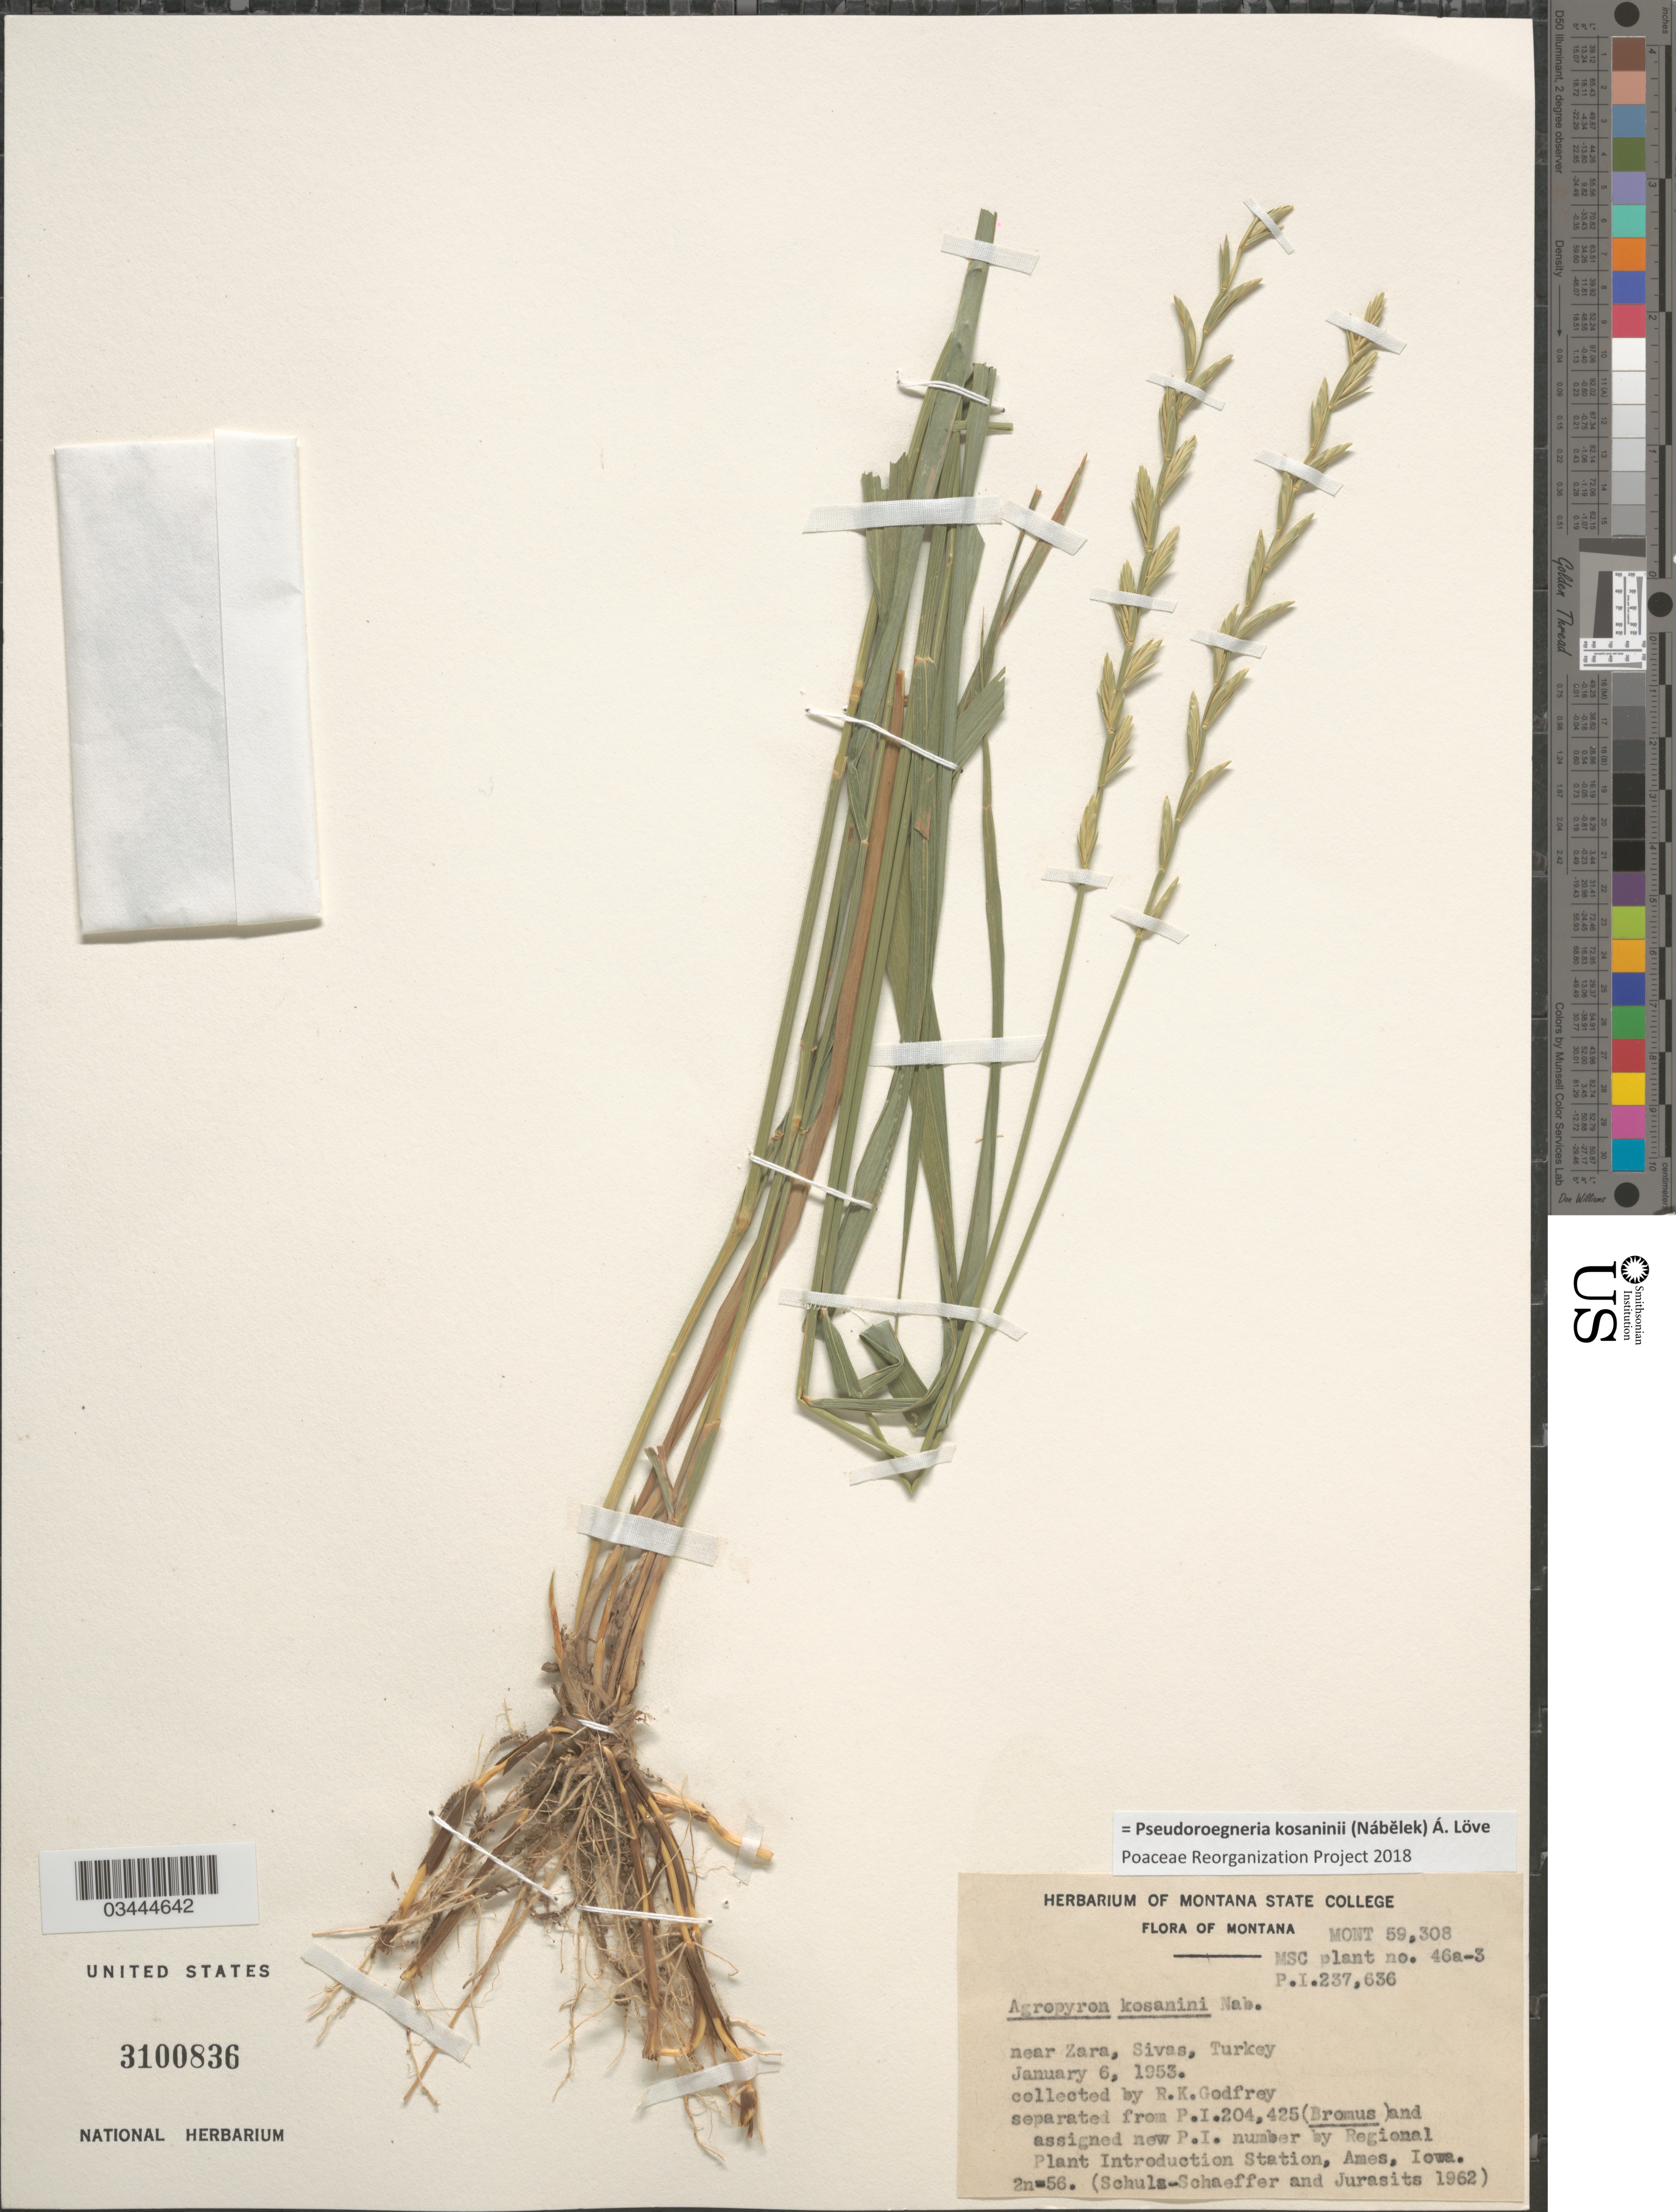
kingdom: Plantae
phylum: Tracheophyta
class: Liliopsida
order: Poales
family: Poaceae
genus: Pseudoroegneria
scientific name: Pseudoroegneria kosaninii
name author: (Nabelek) Á. Löve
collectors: R. K. Godfrey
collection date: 1953-01-06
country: Turkey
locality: Near Zara, Sivas.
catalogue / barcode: US 3100836